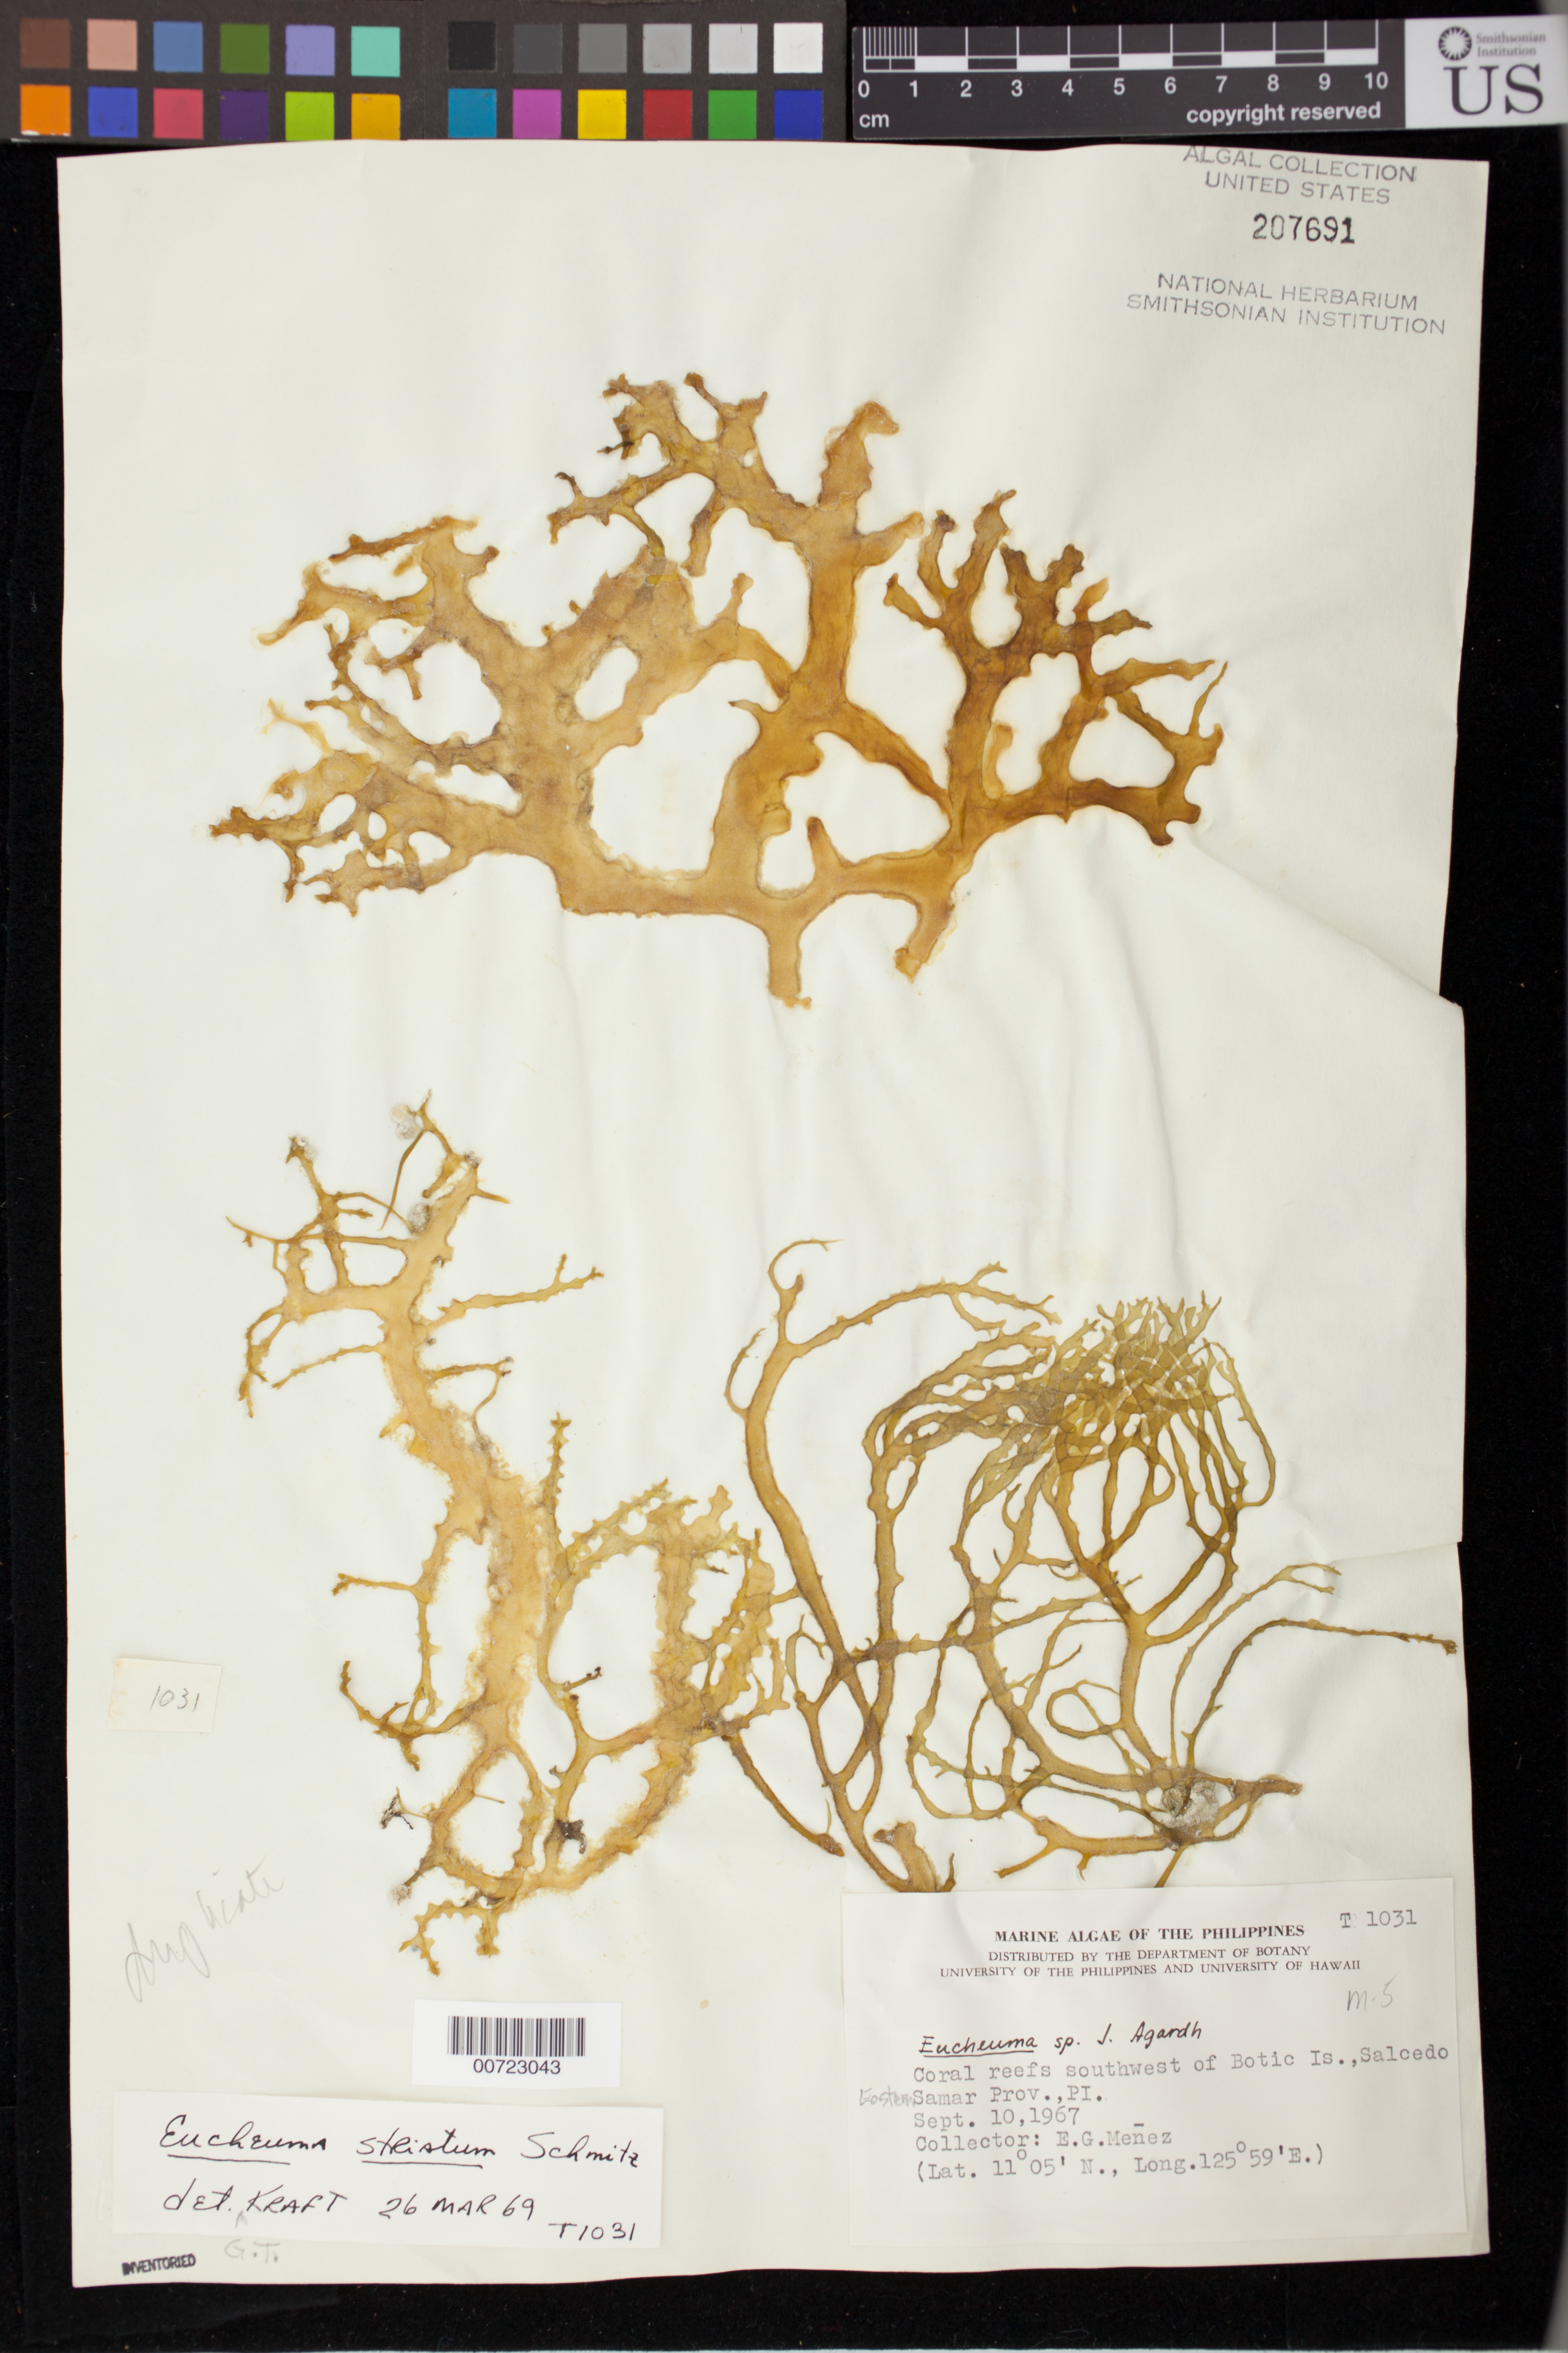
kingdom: Plantae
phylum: Rhodophyta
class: Florideophyceae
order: Gigartinales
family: Solieriaceae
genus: Kappaphycus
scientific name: Kappaphycus striatum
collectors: Meñez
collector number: T1031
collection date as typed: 10 Sep 1967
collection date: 1967-09-10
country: Philippines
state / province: Eastern Visayas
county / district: Eastern Samar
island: Samar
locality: Botic Island, Salcedo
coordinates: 11 05' N., 125 59' E.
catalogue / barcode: US 207691